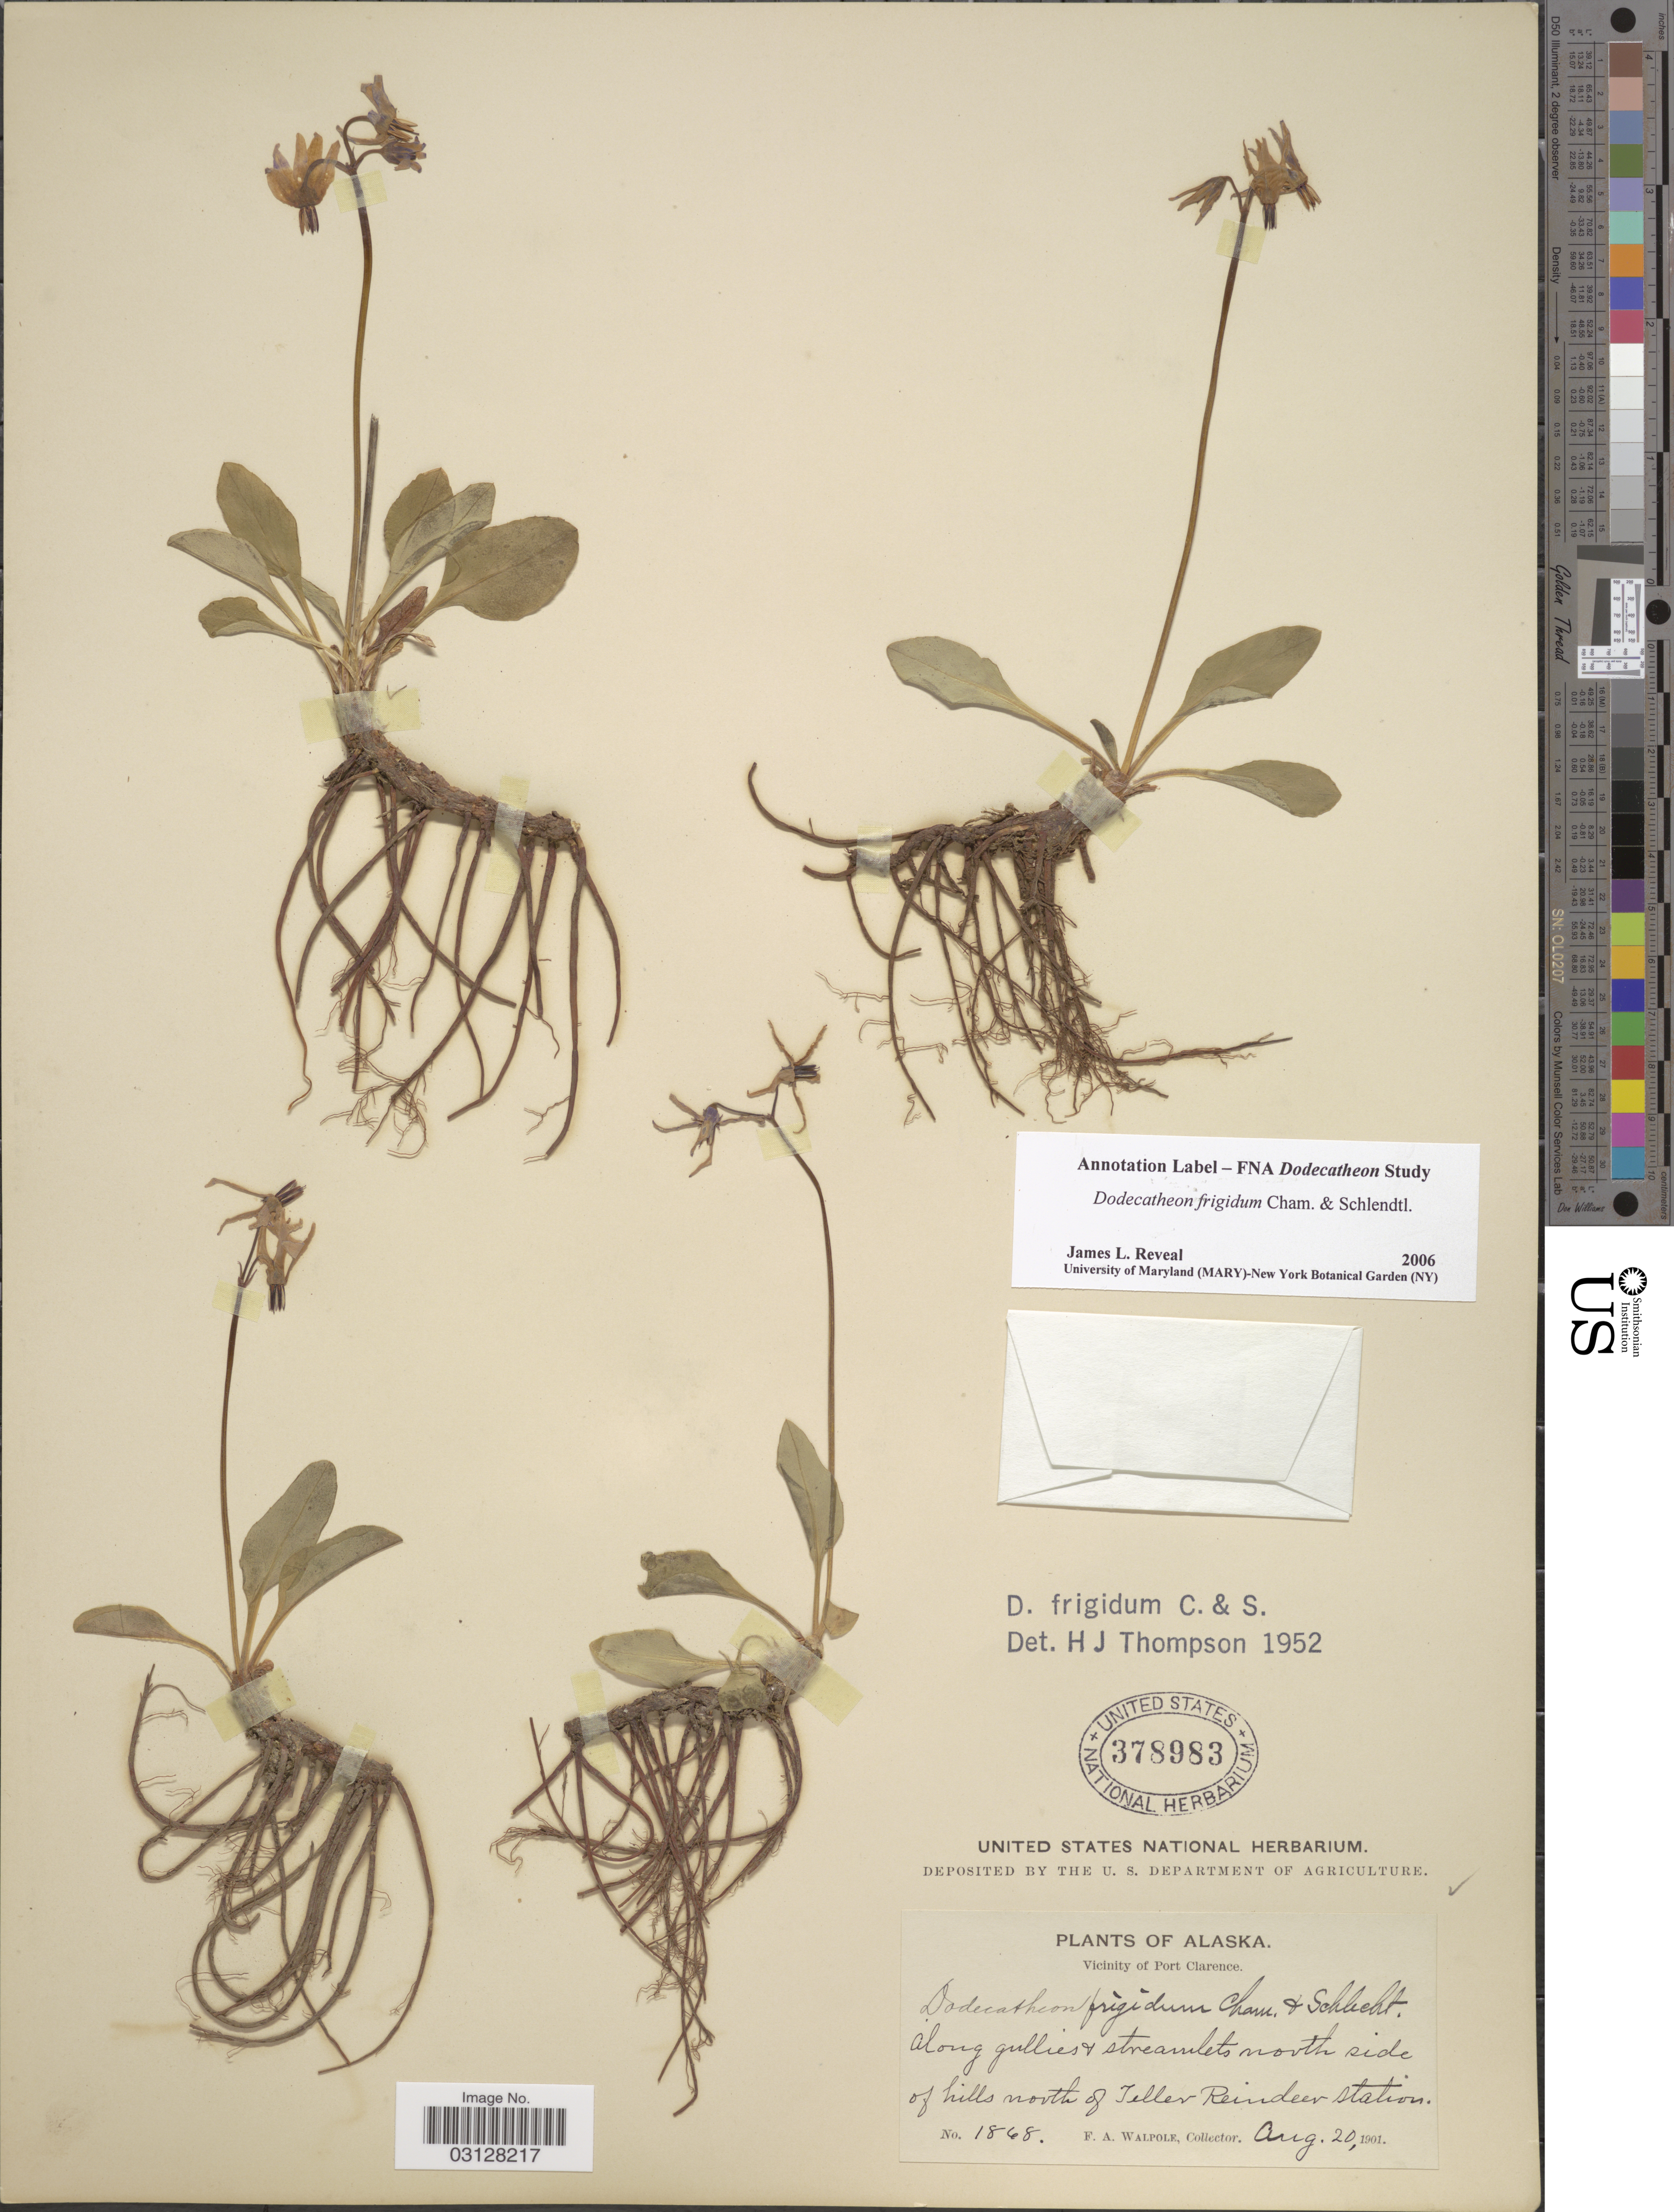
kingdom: Plantae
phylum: Tracheophyta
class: Magnoliopsida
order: Ericales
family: Primulaceae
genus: Dodecatheon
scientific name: Dodecatheon frigidum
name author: Cham. & Schltdl.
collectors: F. Walpole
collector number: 1868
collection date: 1901-08-20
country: United States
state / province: Alaska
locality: Vicinity of Port Clarence. Along gullies & streamlets north side of hills north of Teller Reindeer station.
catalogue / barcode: US 378983